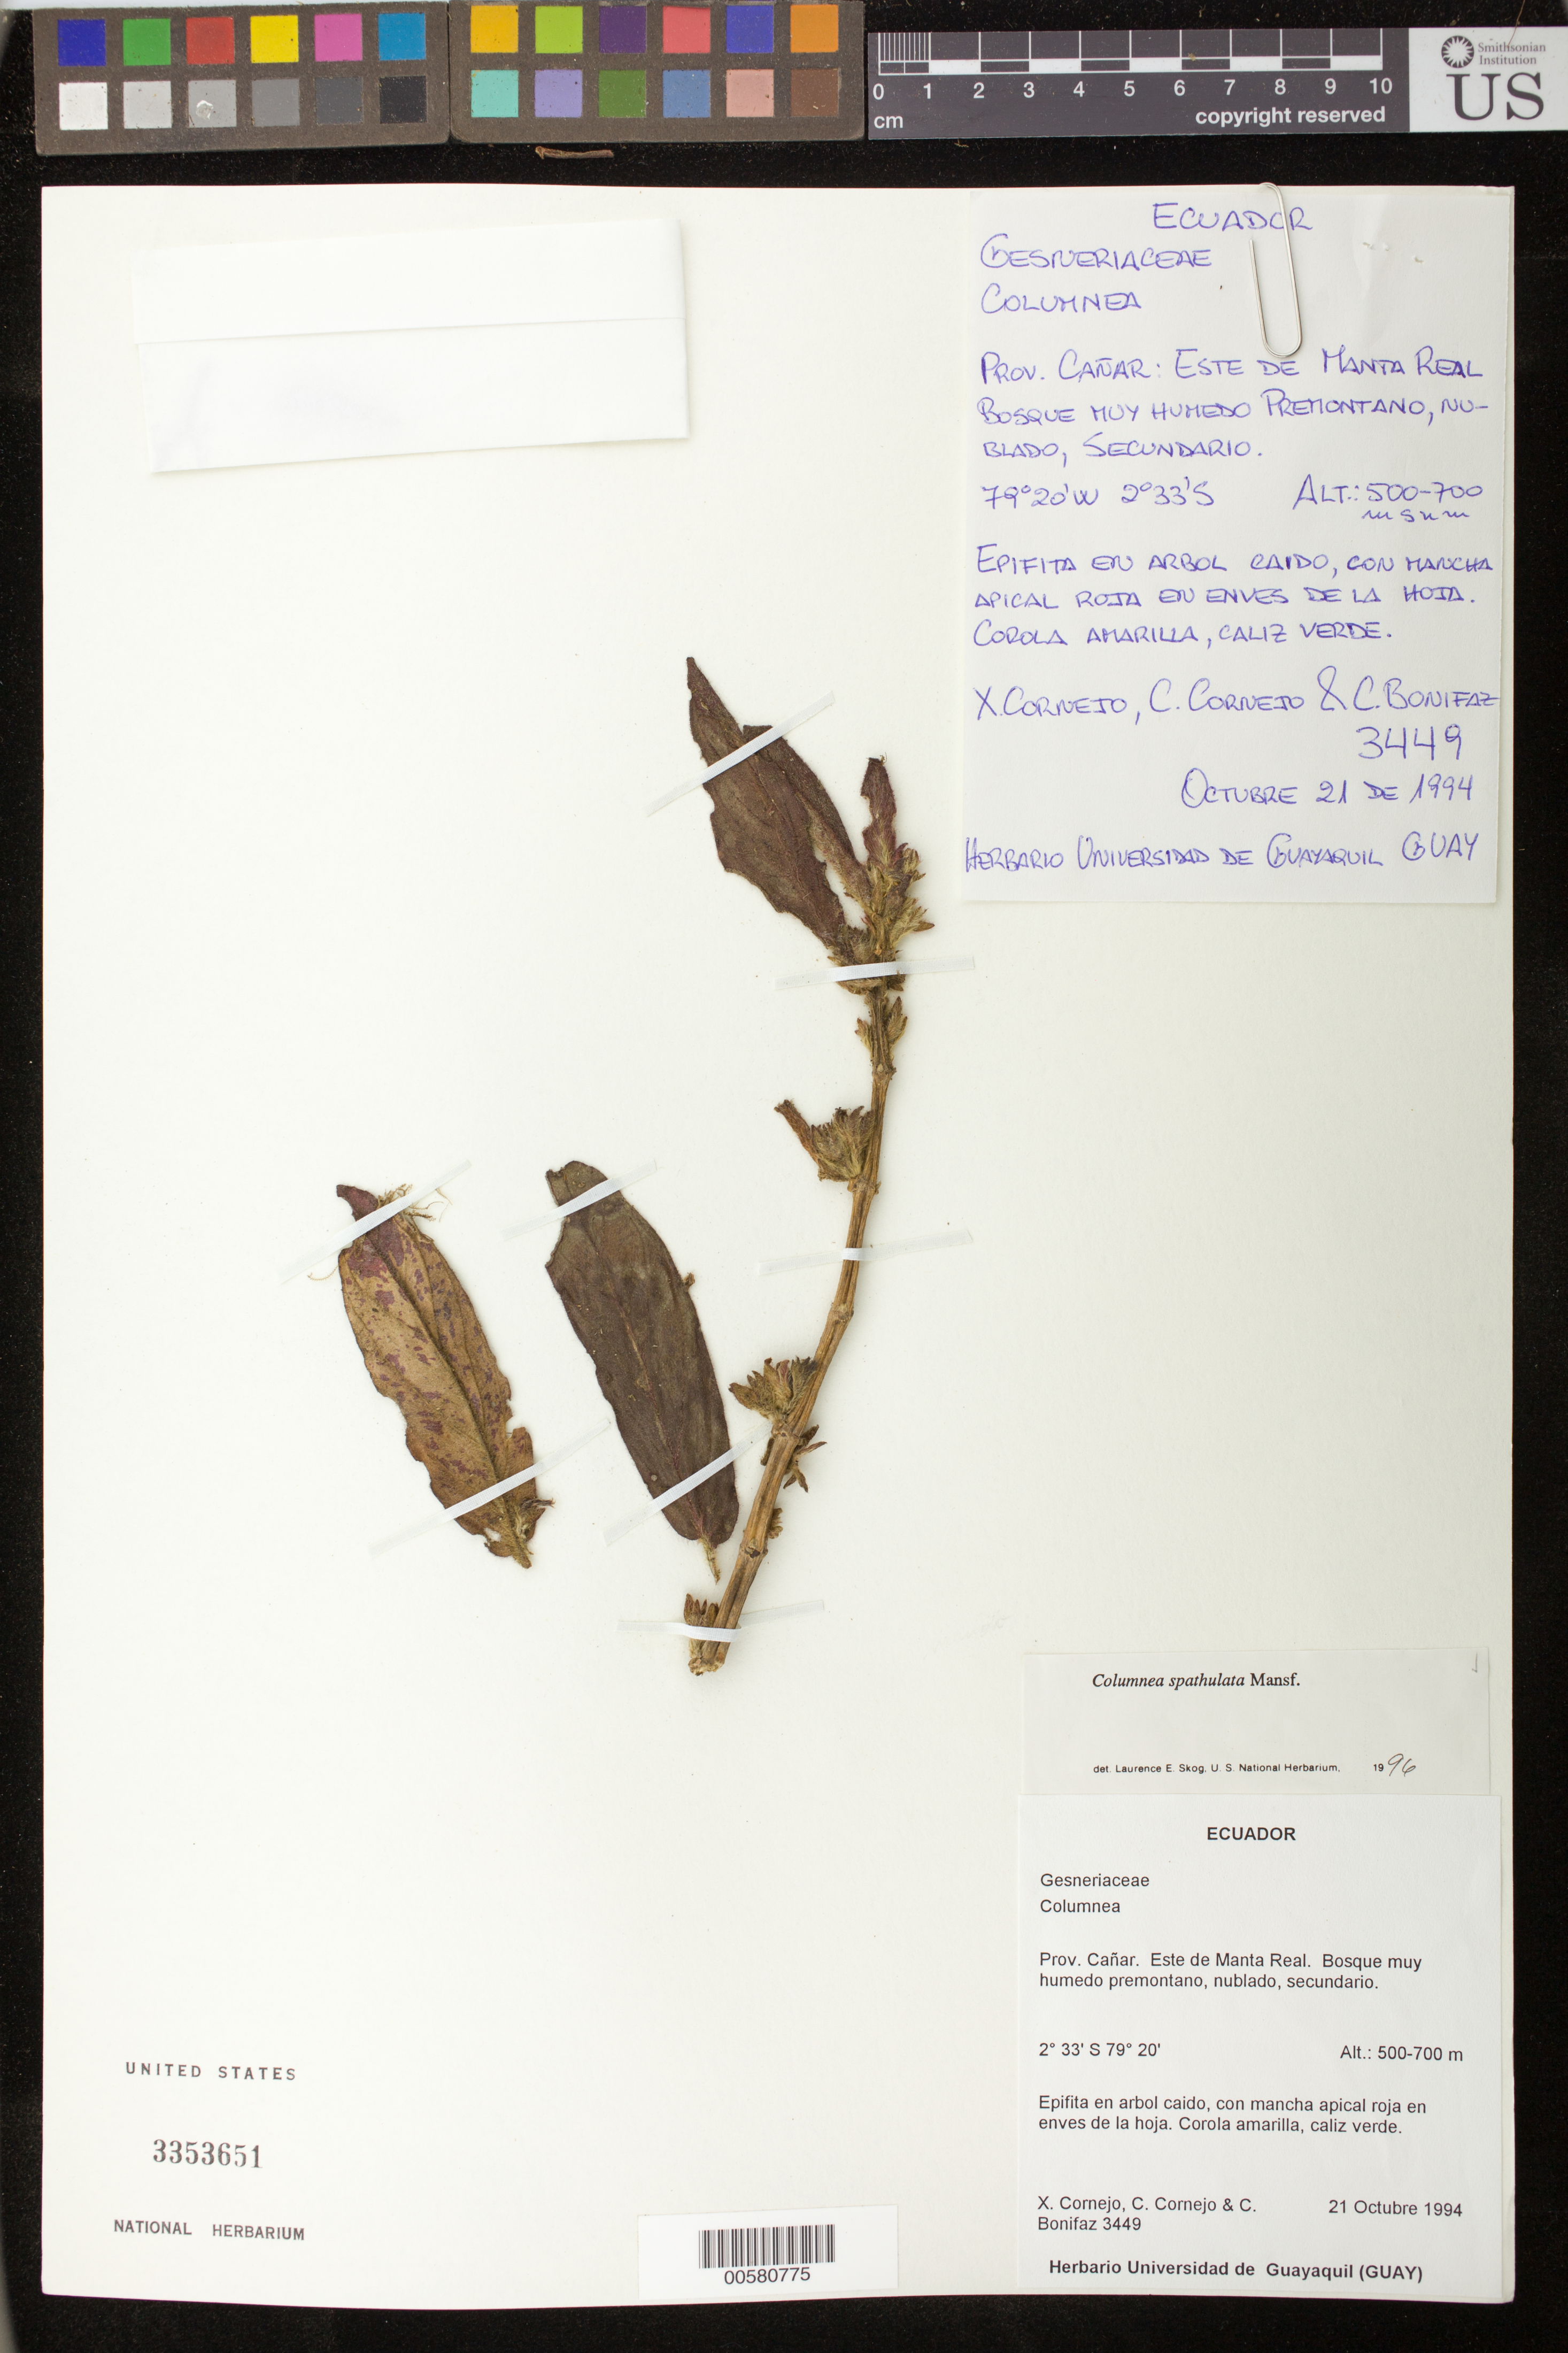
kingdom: Plantae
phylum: Tracheophyta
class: Magnoliopsida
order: Lamiales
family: Gesneriaceae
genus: Columnea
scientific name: Columnea spathulata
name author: Mansf.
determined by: Skog, Laurence E.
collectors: X. F. Cornejo, C. Cornejo & C. Bonifaz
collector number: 3449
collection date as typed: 21 Oct 1994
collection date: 1994-10-21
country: Ecuador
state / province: Cañar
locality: Este de Manta Real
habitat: Bosque muy humedo premontano, nublado, secundario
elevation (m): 500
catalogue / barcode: US 3353651